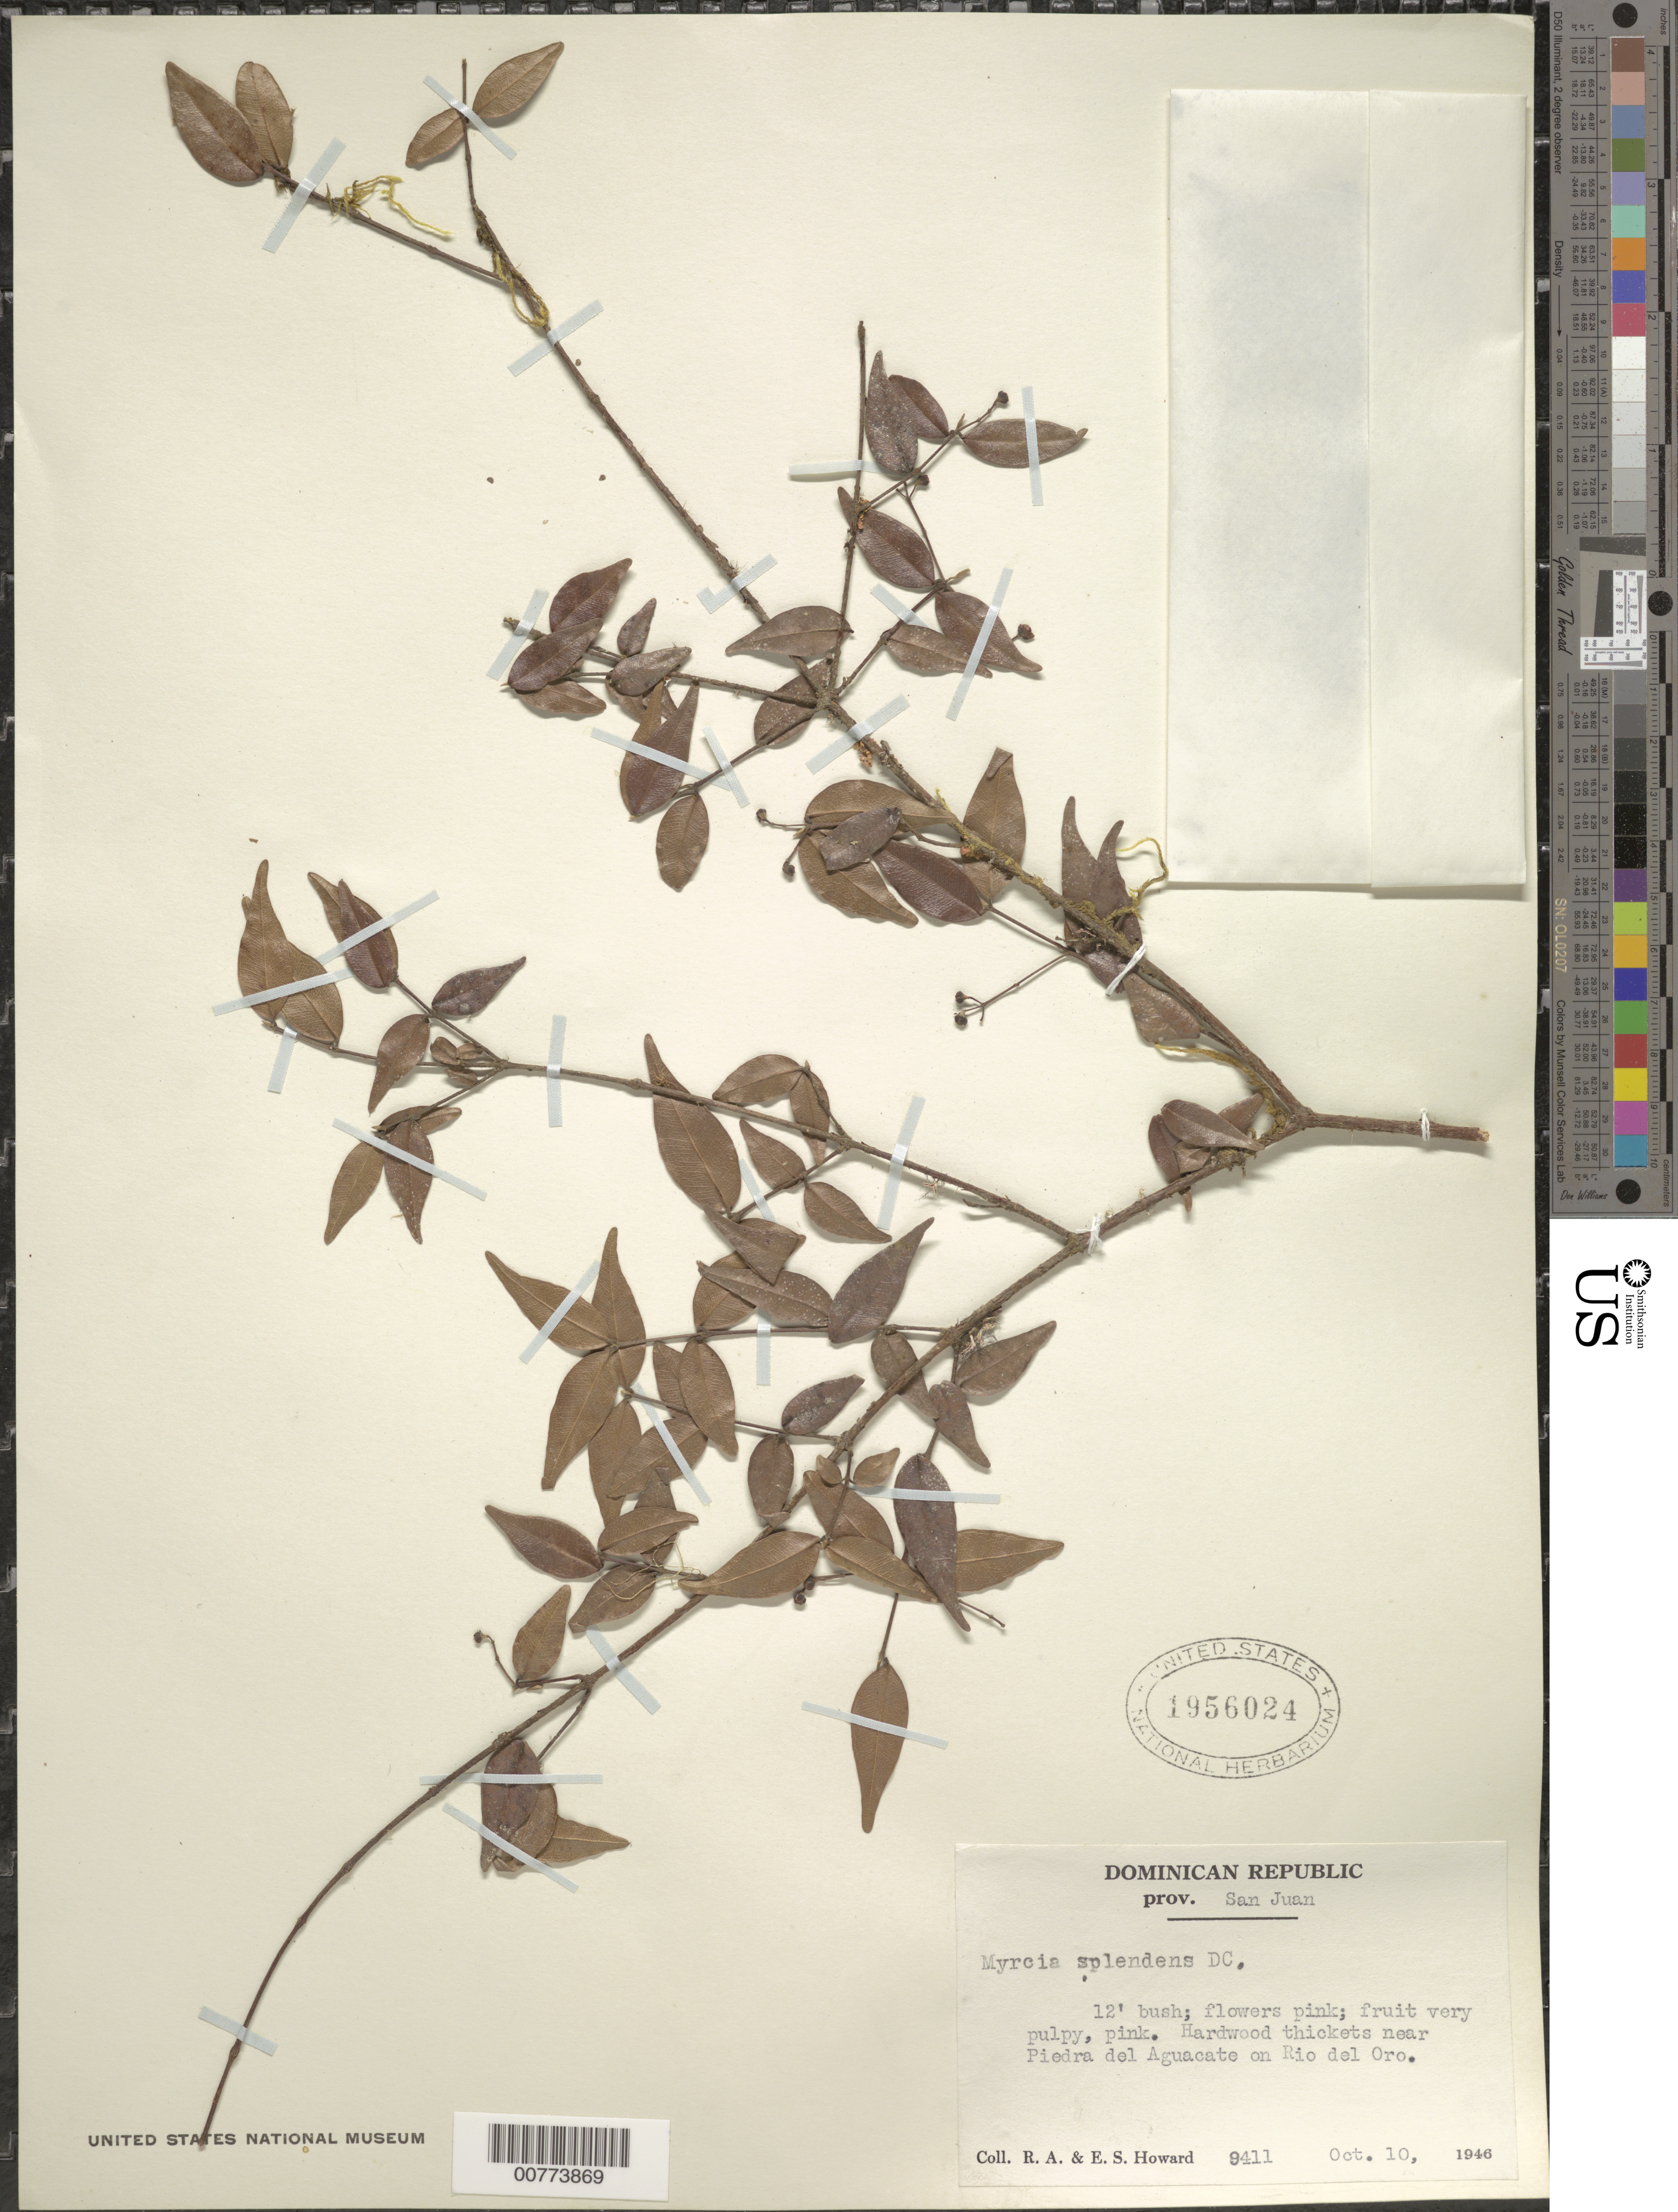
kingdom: Plantae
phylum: Tracheophyta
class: Magnoliopsida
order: Myrtales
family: Myrtaceae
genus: Myrcia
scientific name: Myrcia splendens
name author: (Sw.) DC.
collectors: R. A. Howard & E. S. Howard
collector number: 9411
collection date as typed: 10 Oct 1946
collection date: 1946-10-10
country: Dominican Republic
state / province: San Juan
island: Hispaniola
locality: Near Piedra del Aguacate on Rio del Oro.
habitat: Hardwood thickets.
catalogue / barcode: US 1956024